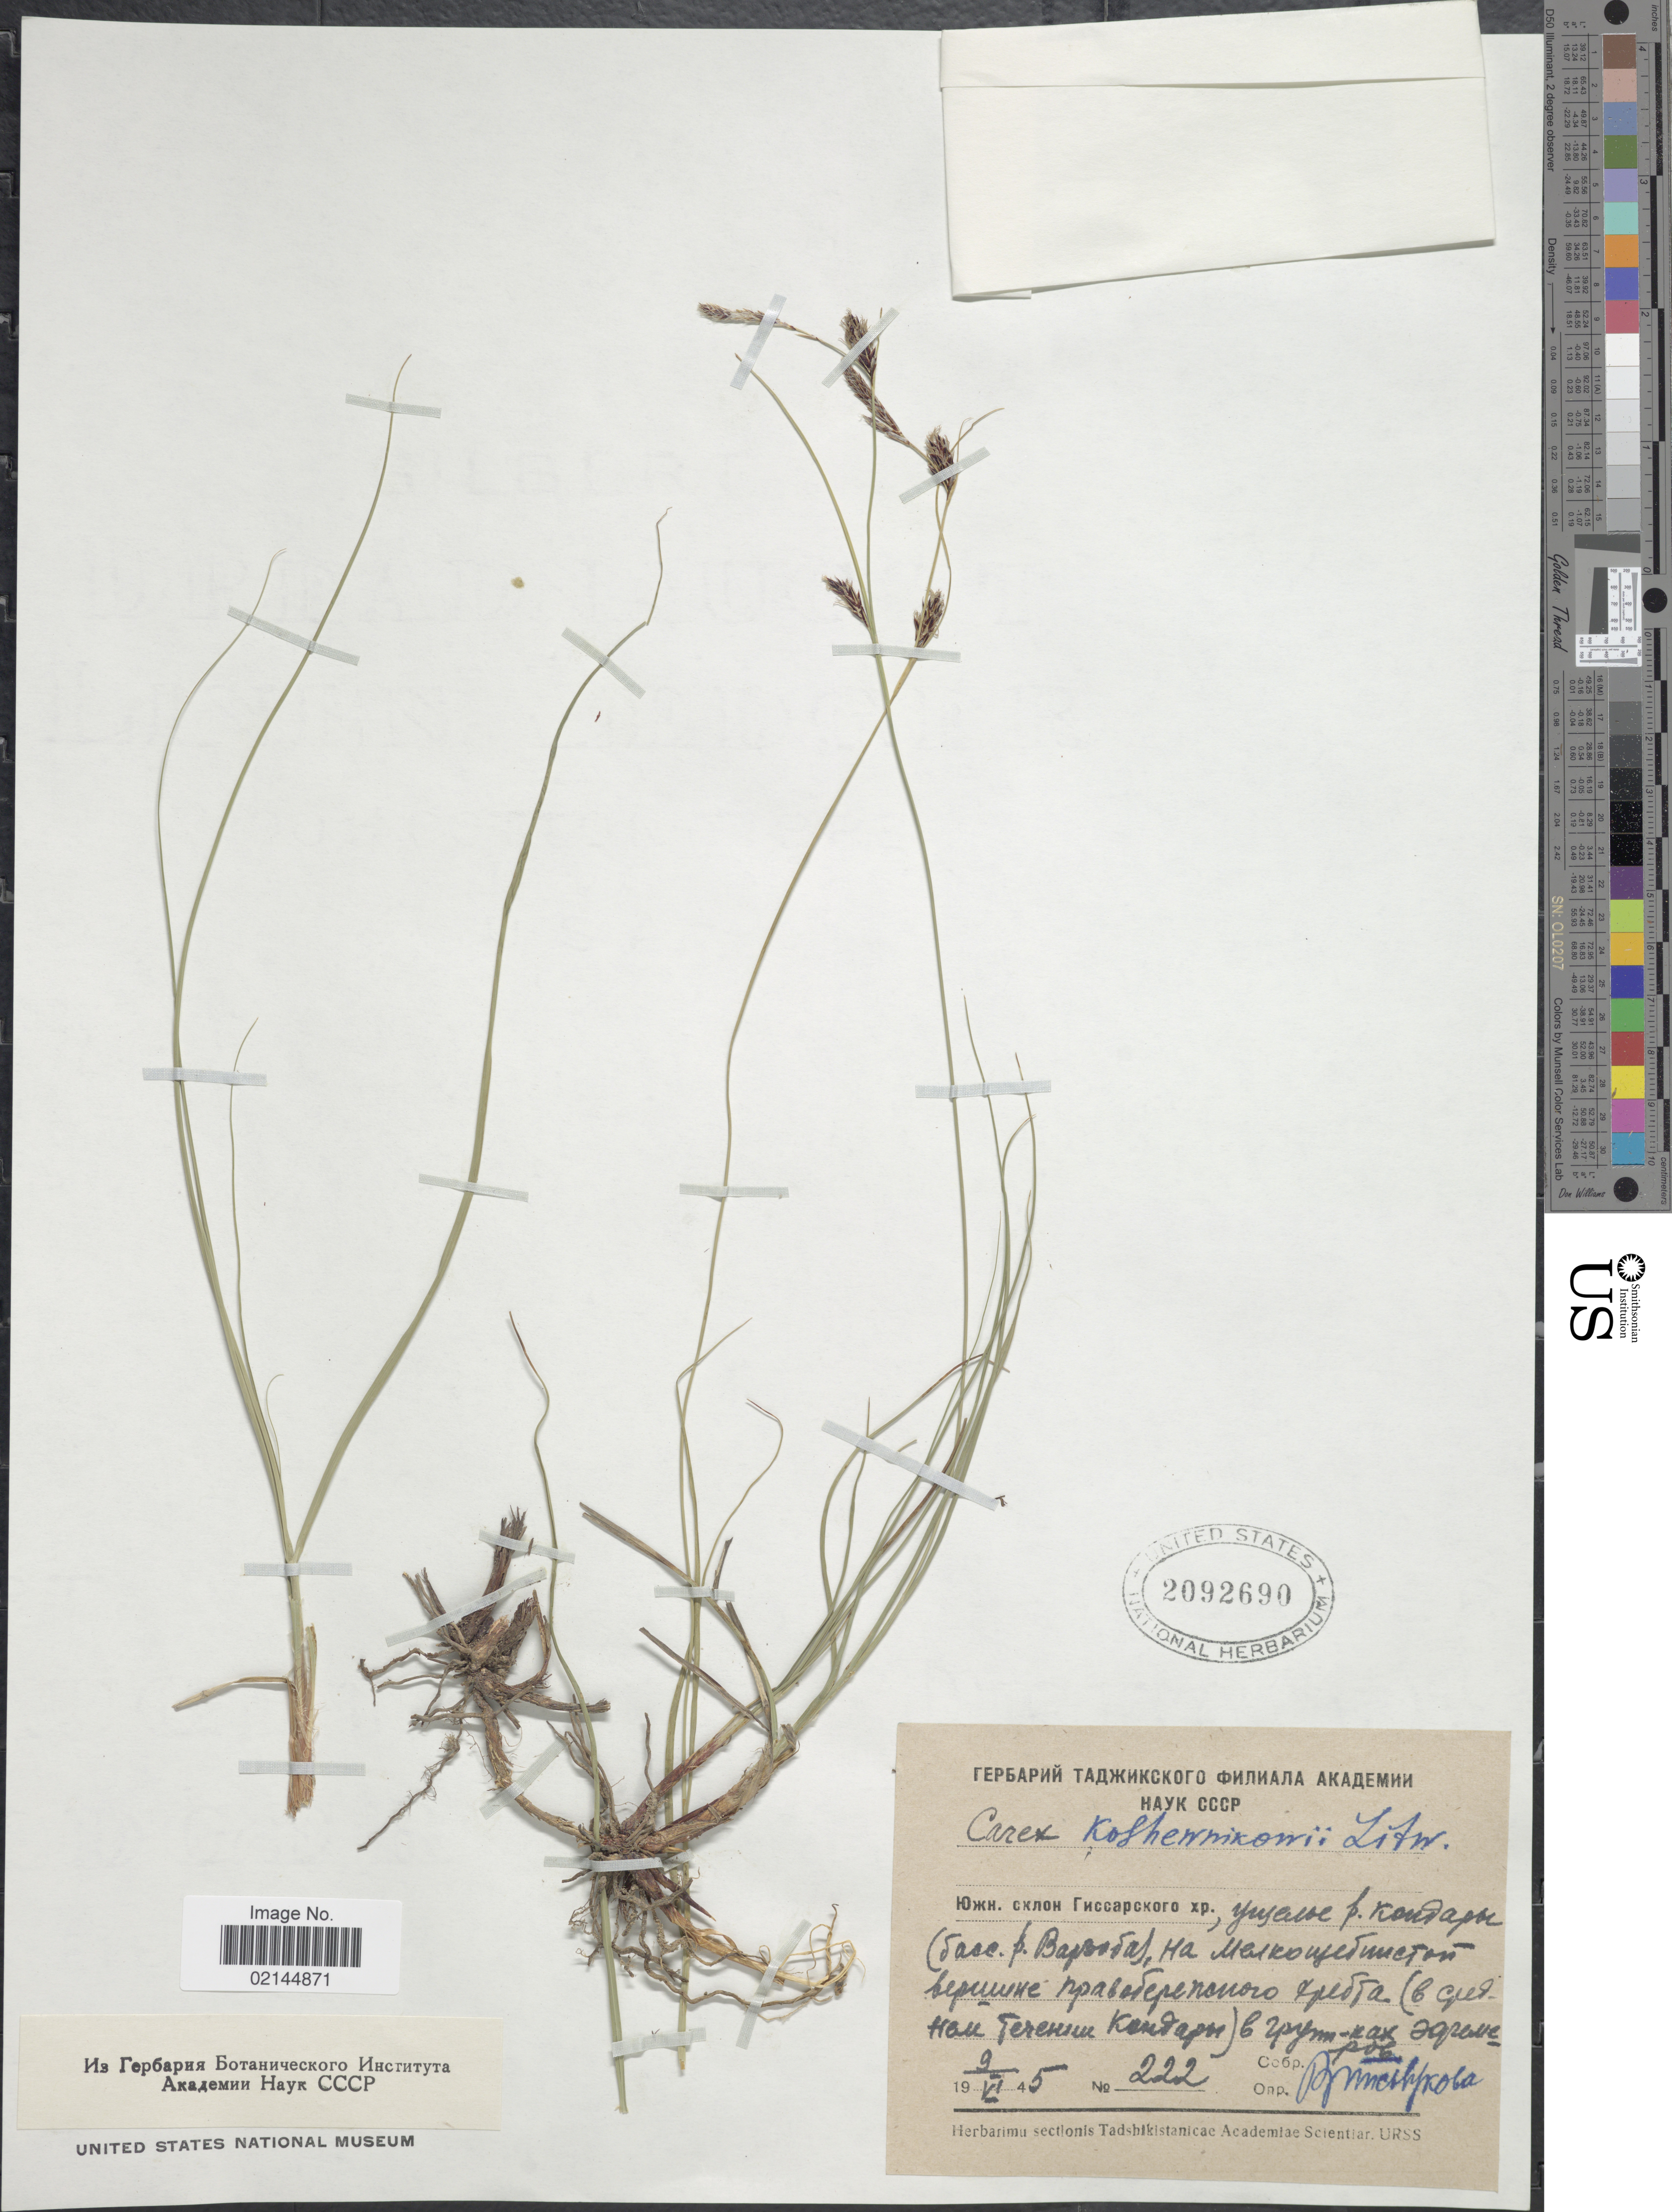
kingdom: Plantae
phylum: Tracheophyta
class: Liliopsida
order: Poales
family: Cyperaceae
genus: Carex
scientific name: Carex korshinskyi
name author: Kom.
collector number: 222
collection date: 1945-06-09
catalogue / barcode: US 2092690